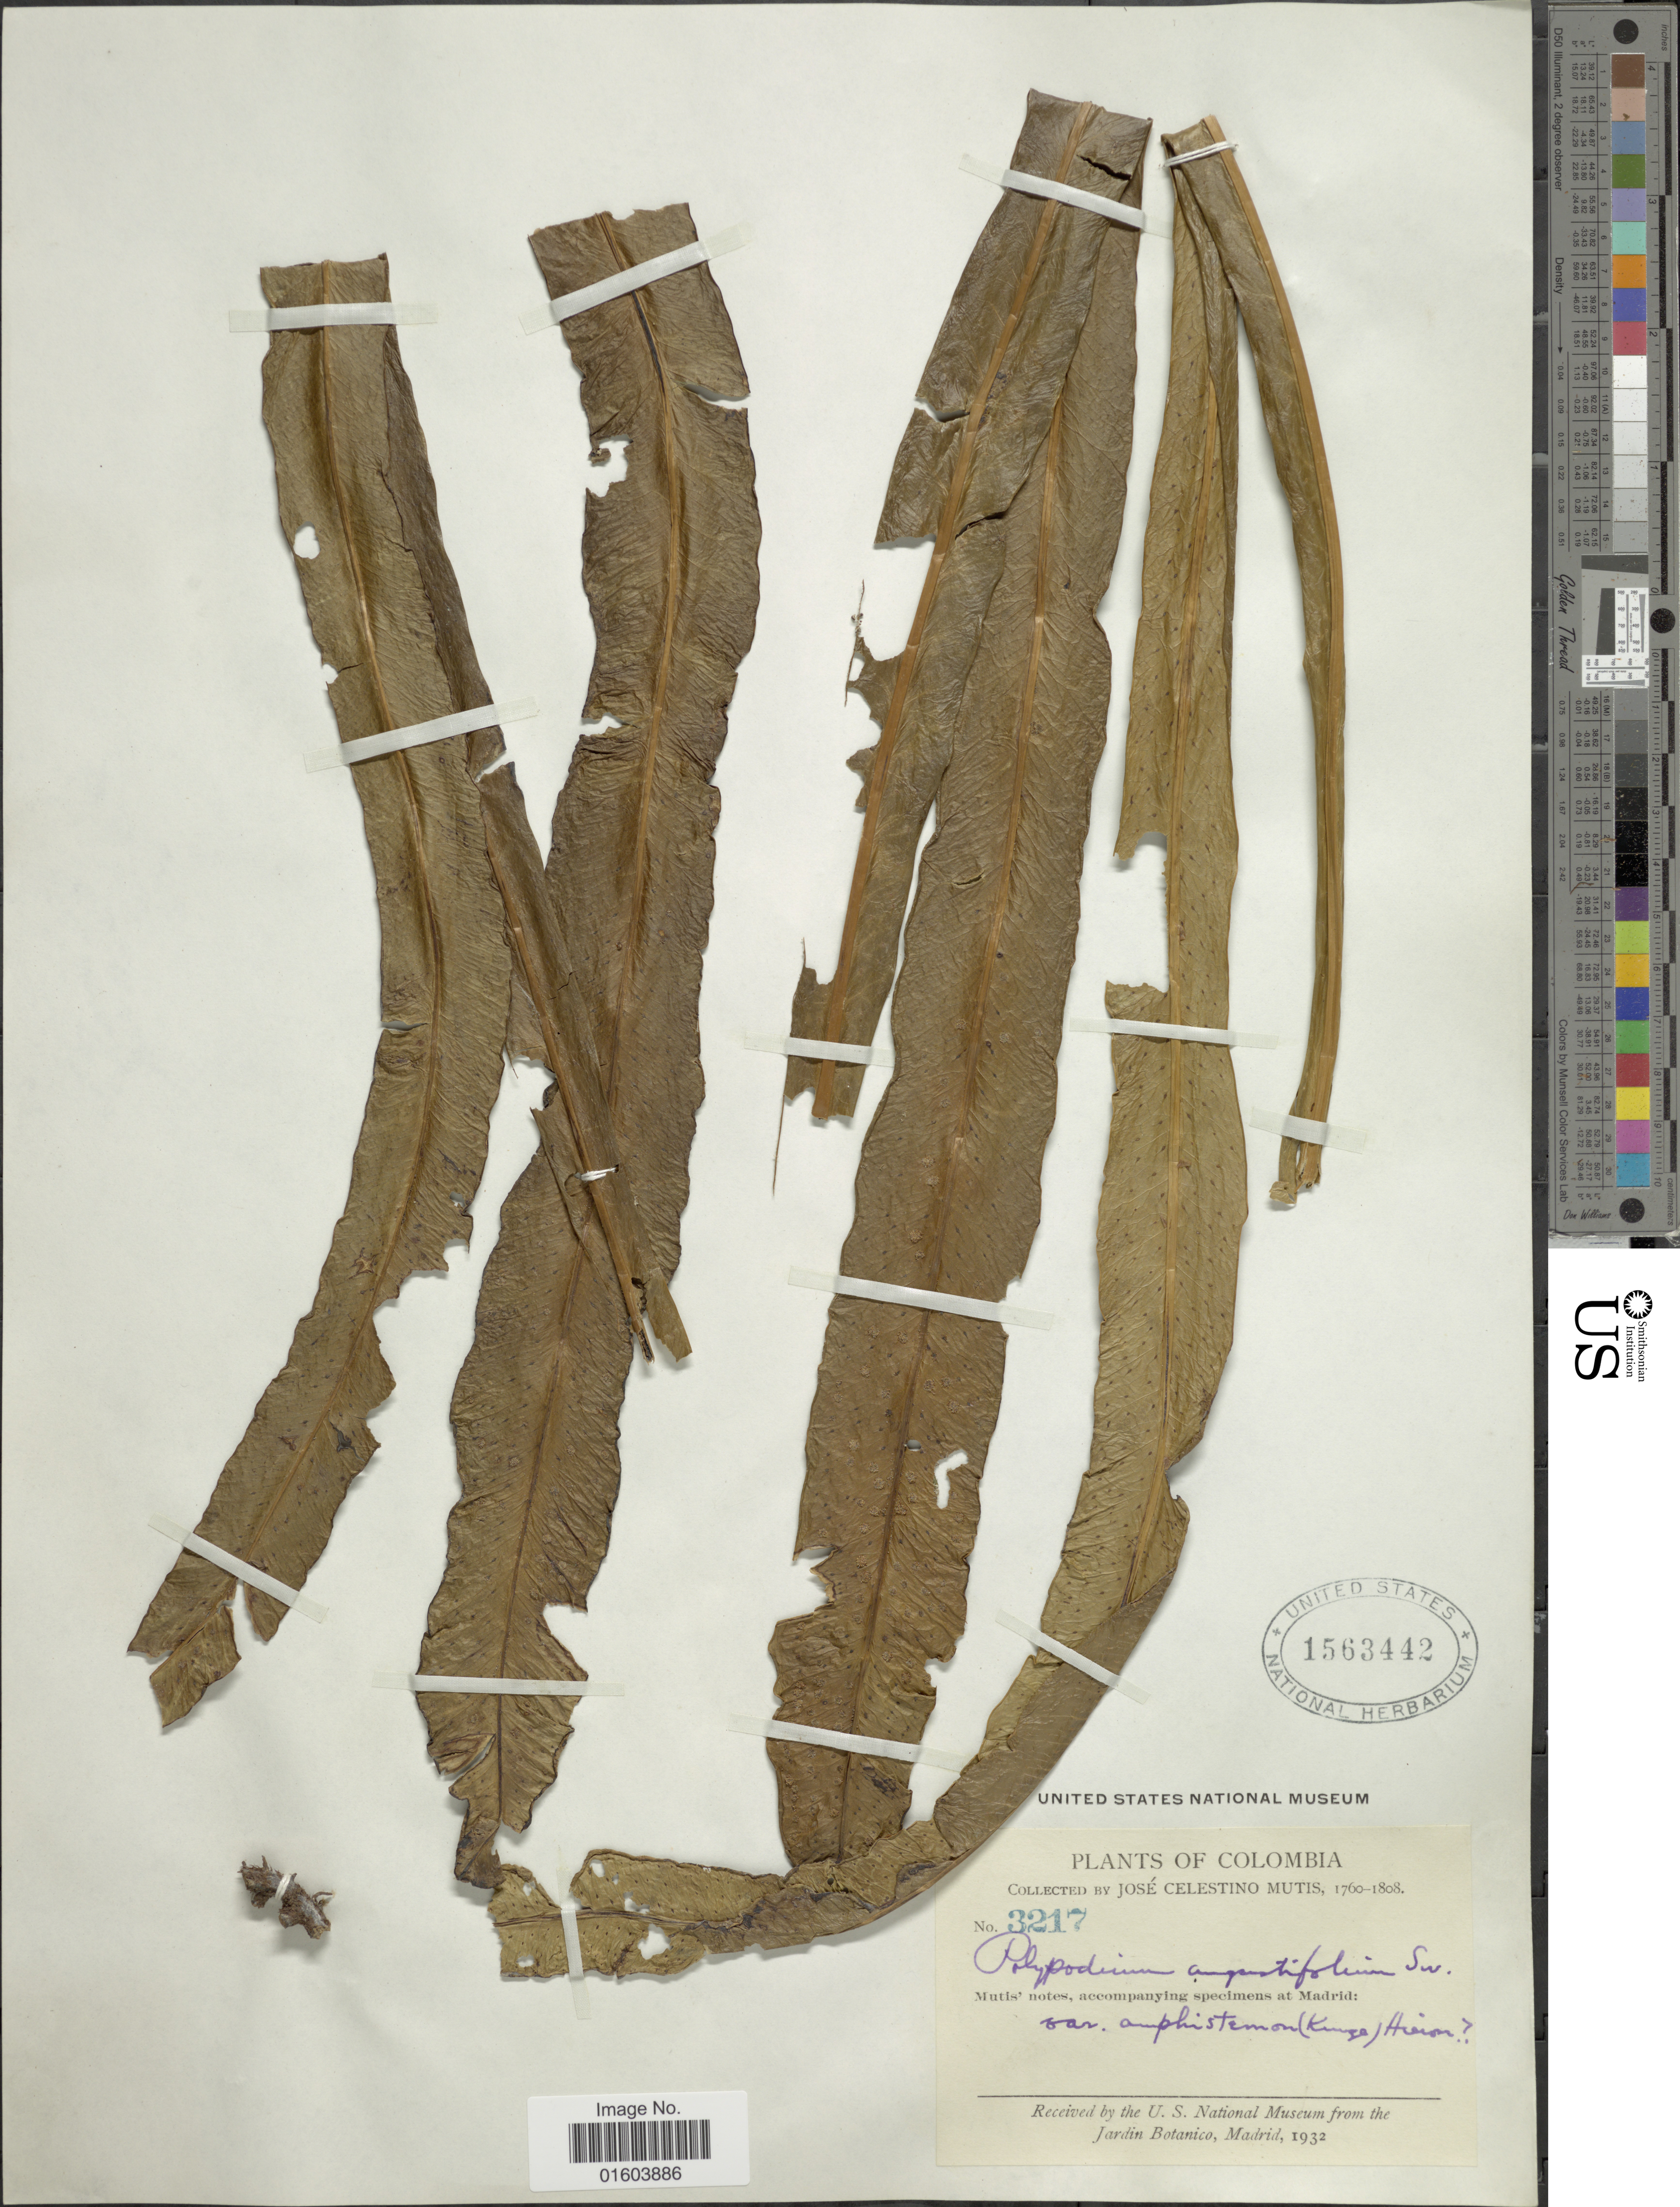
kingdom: Plantae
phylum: Tracheophyta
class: Polypodiopsida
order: Polypodiales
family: Polypodiaceae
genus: Campyloneurum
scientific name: Campyloneurum amphostenon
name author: (Kunze ex Klotzsch) Fée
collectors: J. C. B. Mutis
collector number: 3217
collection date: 1760/1808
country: Colombia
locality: Colombia.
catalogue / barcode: US 1563442